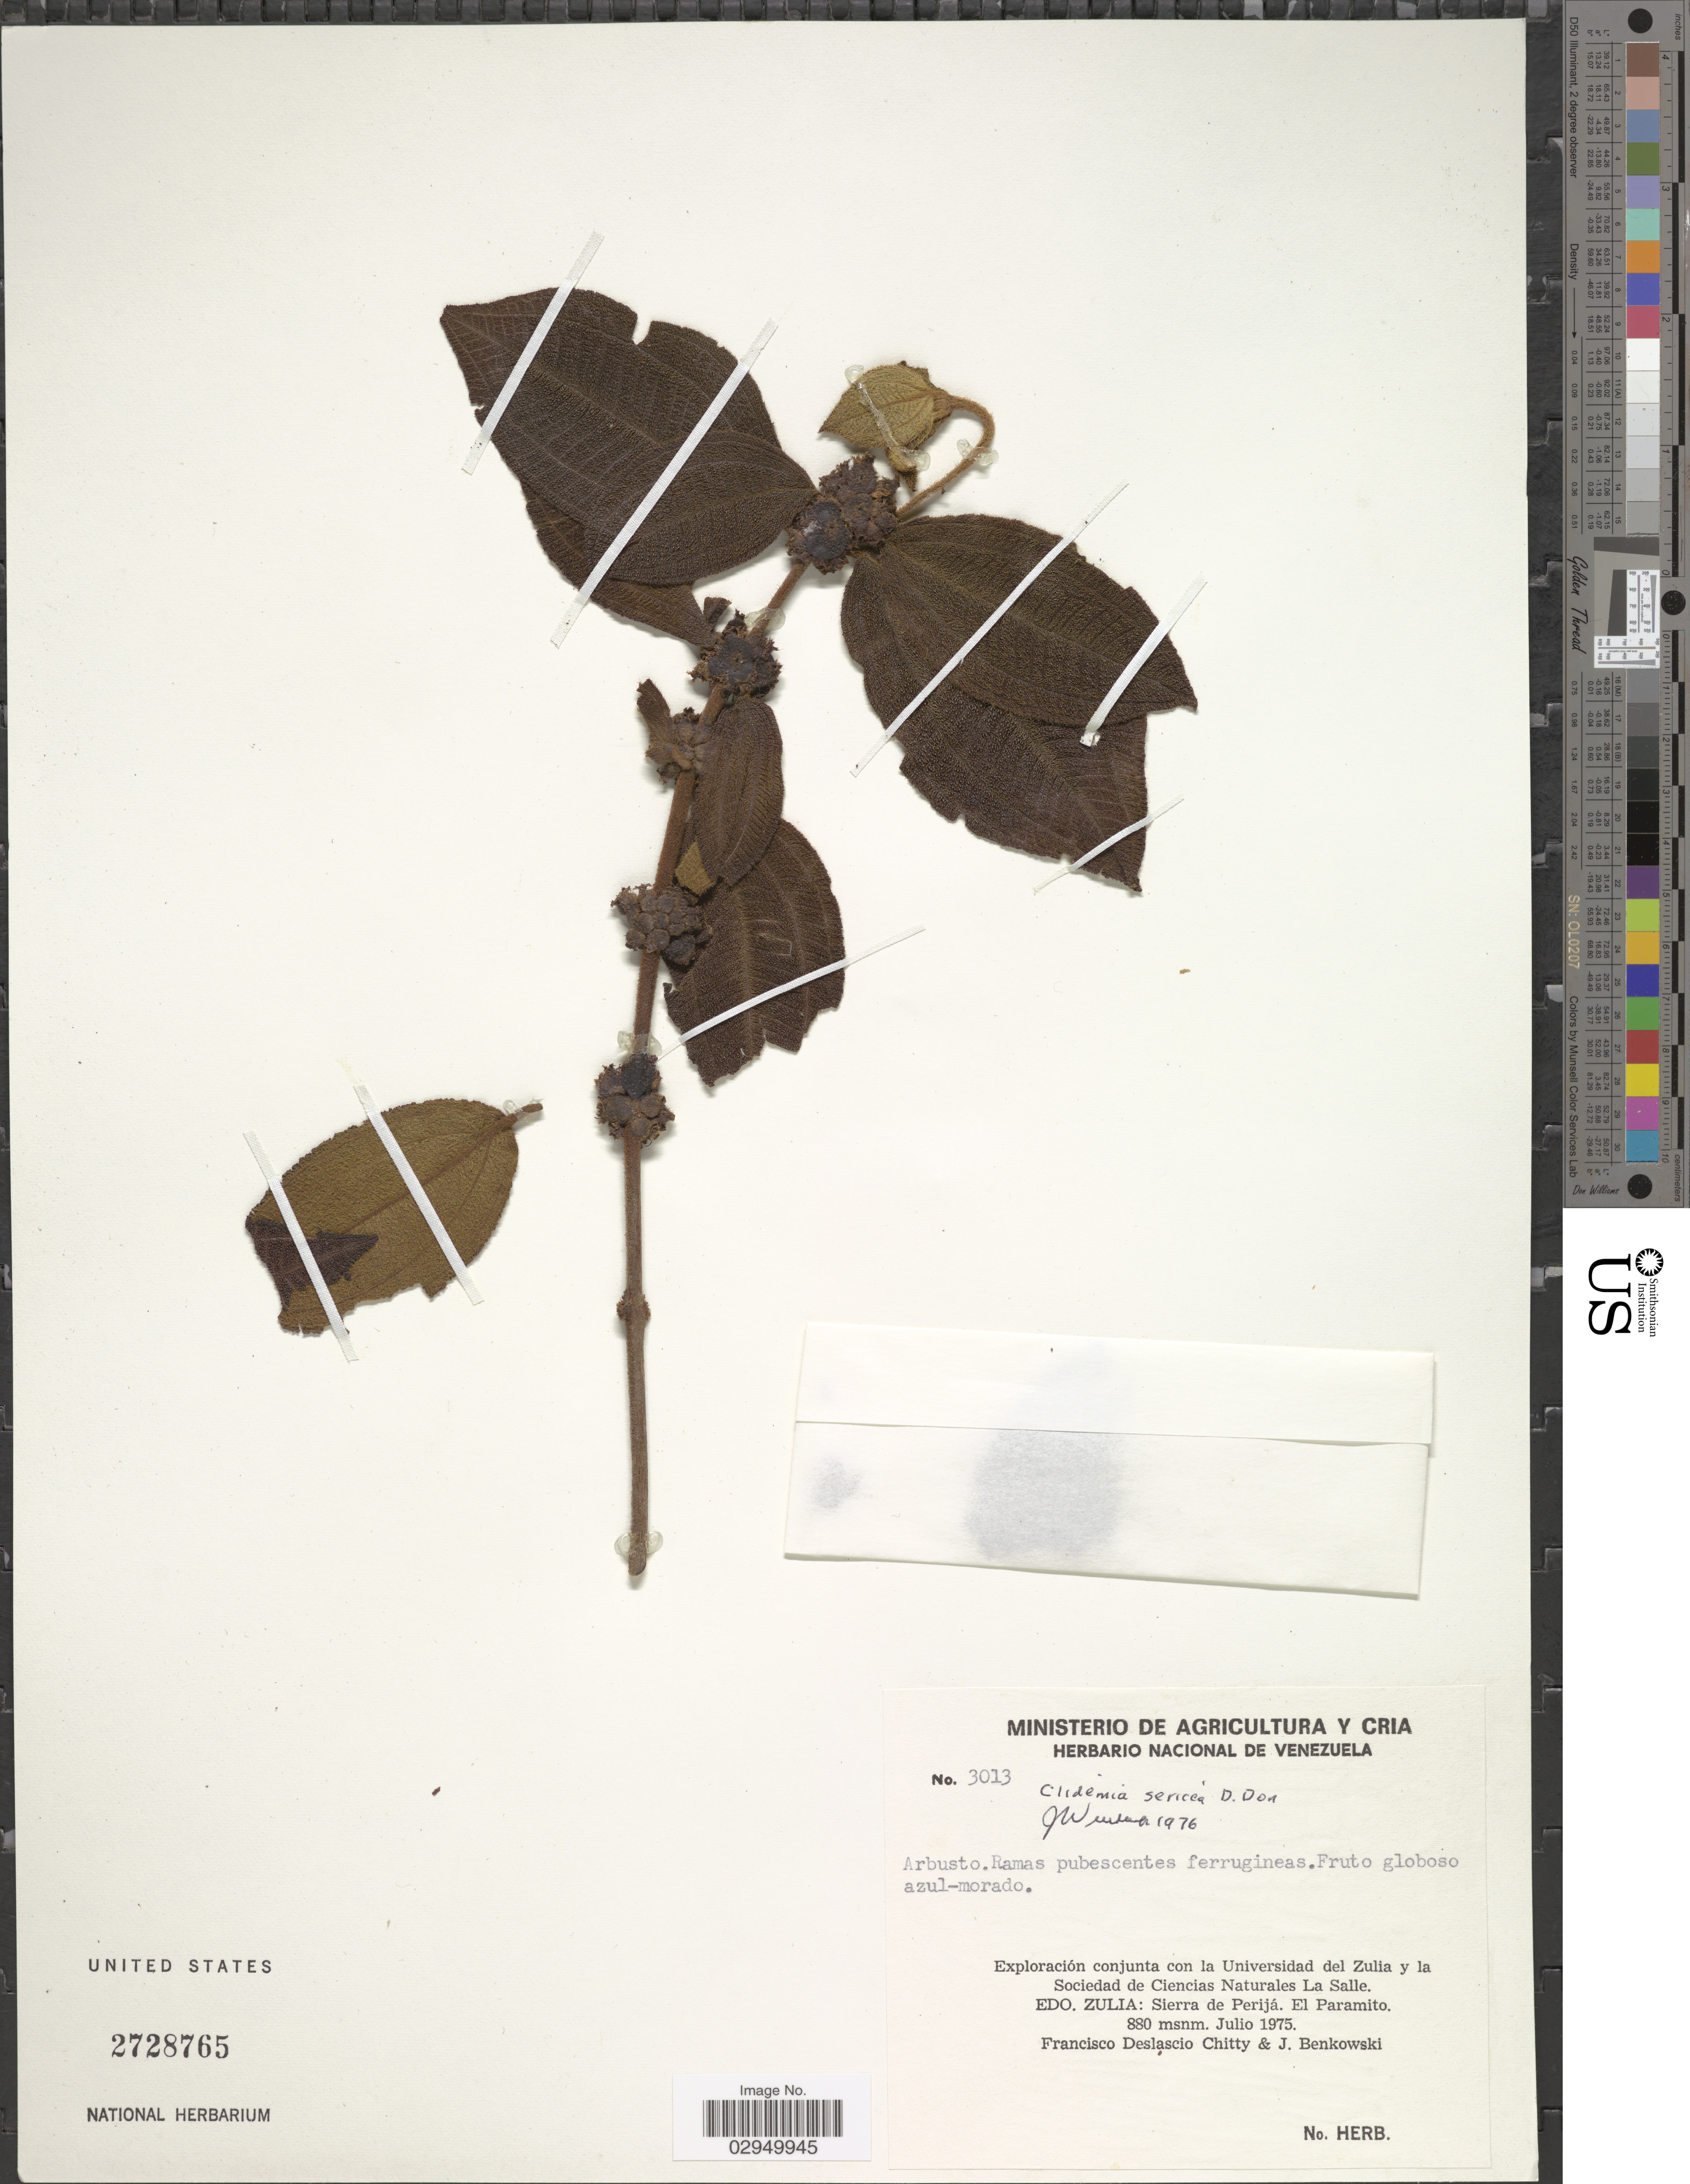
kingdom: Plantae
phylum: Tracheophyta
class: Magnoliopsida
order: Myrtales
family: Melastomataceae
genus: Clidemia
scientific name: Clidemia rubra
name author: (Aubl.) Mart.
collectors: F. Delascio C. & J. Benkowski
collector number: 3013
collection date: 1975-07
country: Venezuela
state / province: Zulia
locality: Sierra de Perijá, El Paramito.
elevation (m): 880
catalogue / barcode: US 2728765